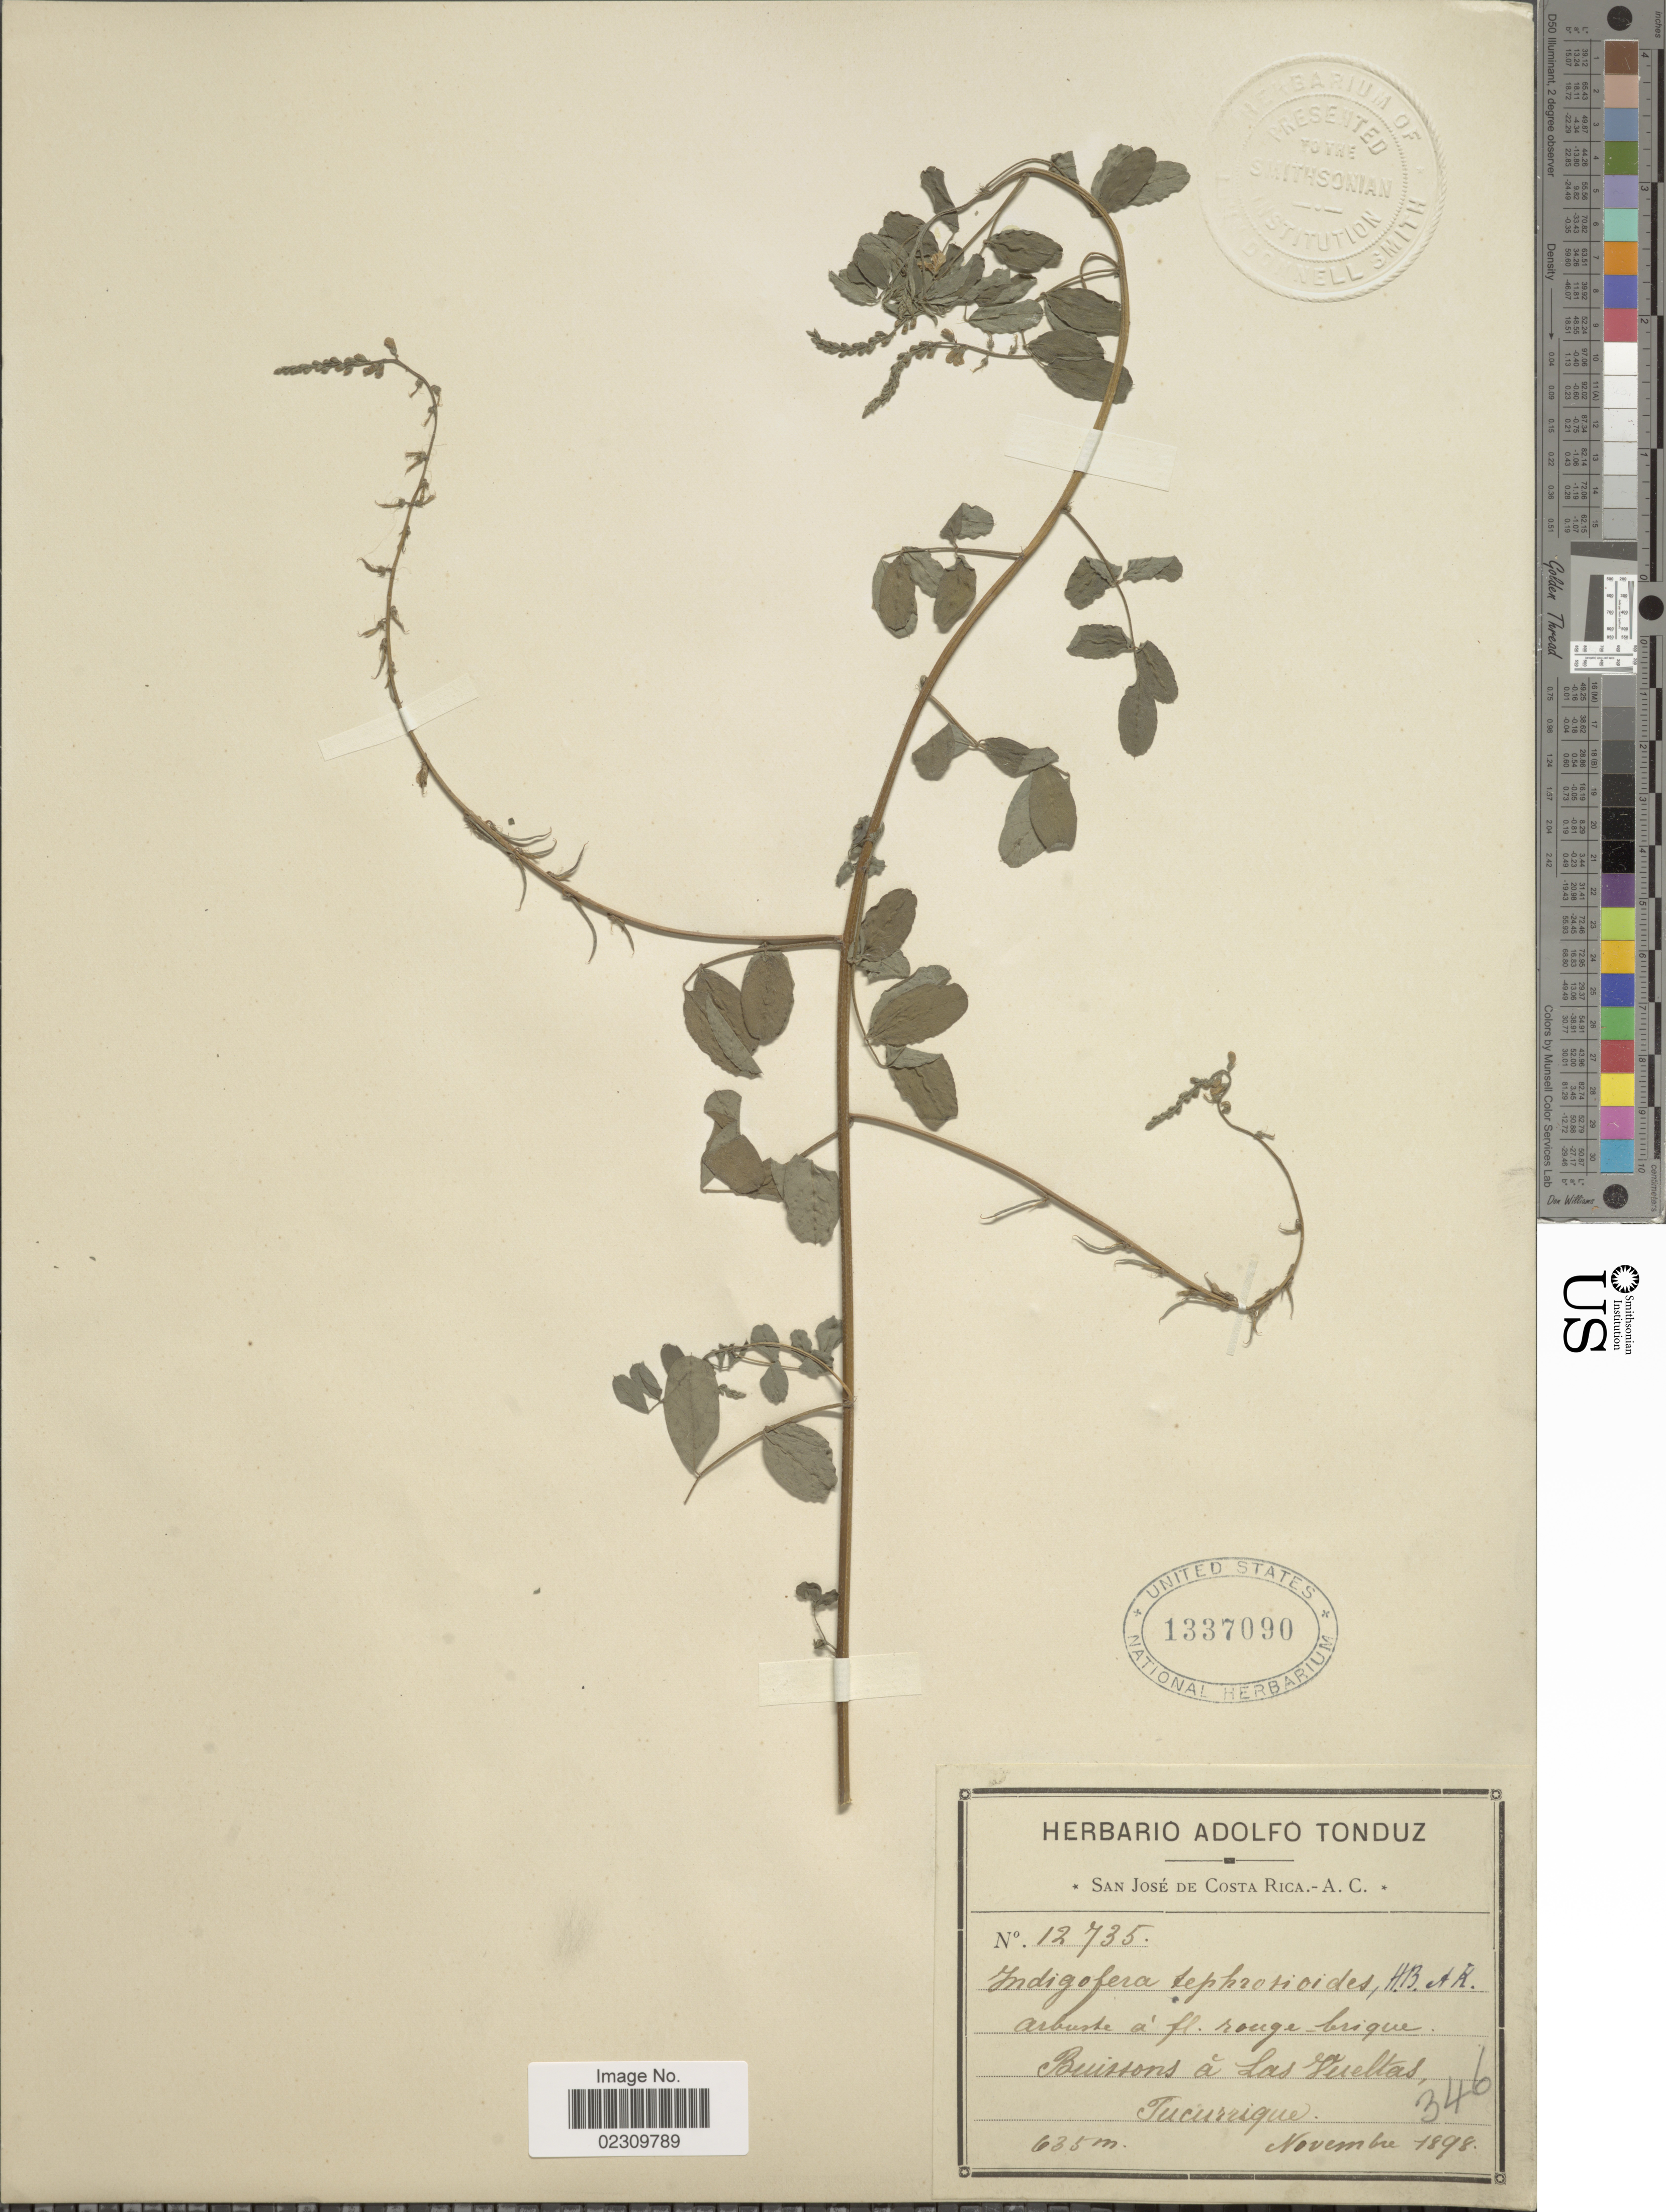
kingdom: Plantae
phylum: Tracheophyta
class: Magnoliopsida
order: Fabales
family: Fabaceae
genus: Indigofera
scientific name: Indigofera mucronata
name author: Lam.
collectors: ex Herb. Adolfo Tonduz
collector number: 12735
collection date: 1898-11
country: Costa Rica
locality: Buissons a Las Vueltas, Tucurrique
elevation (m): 635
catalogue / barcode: US 1337090